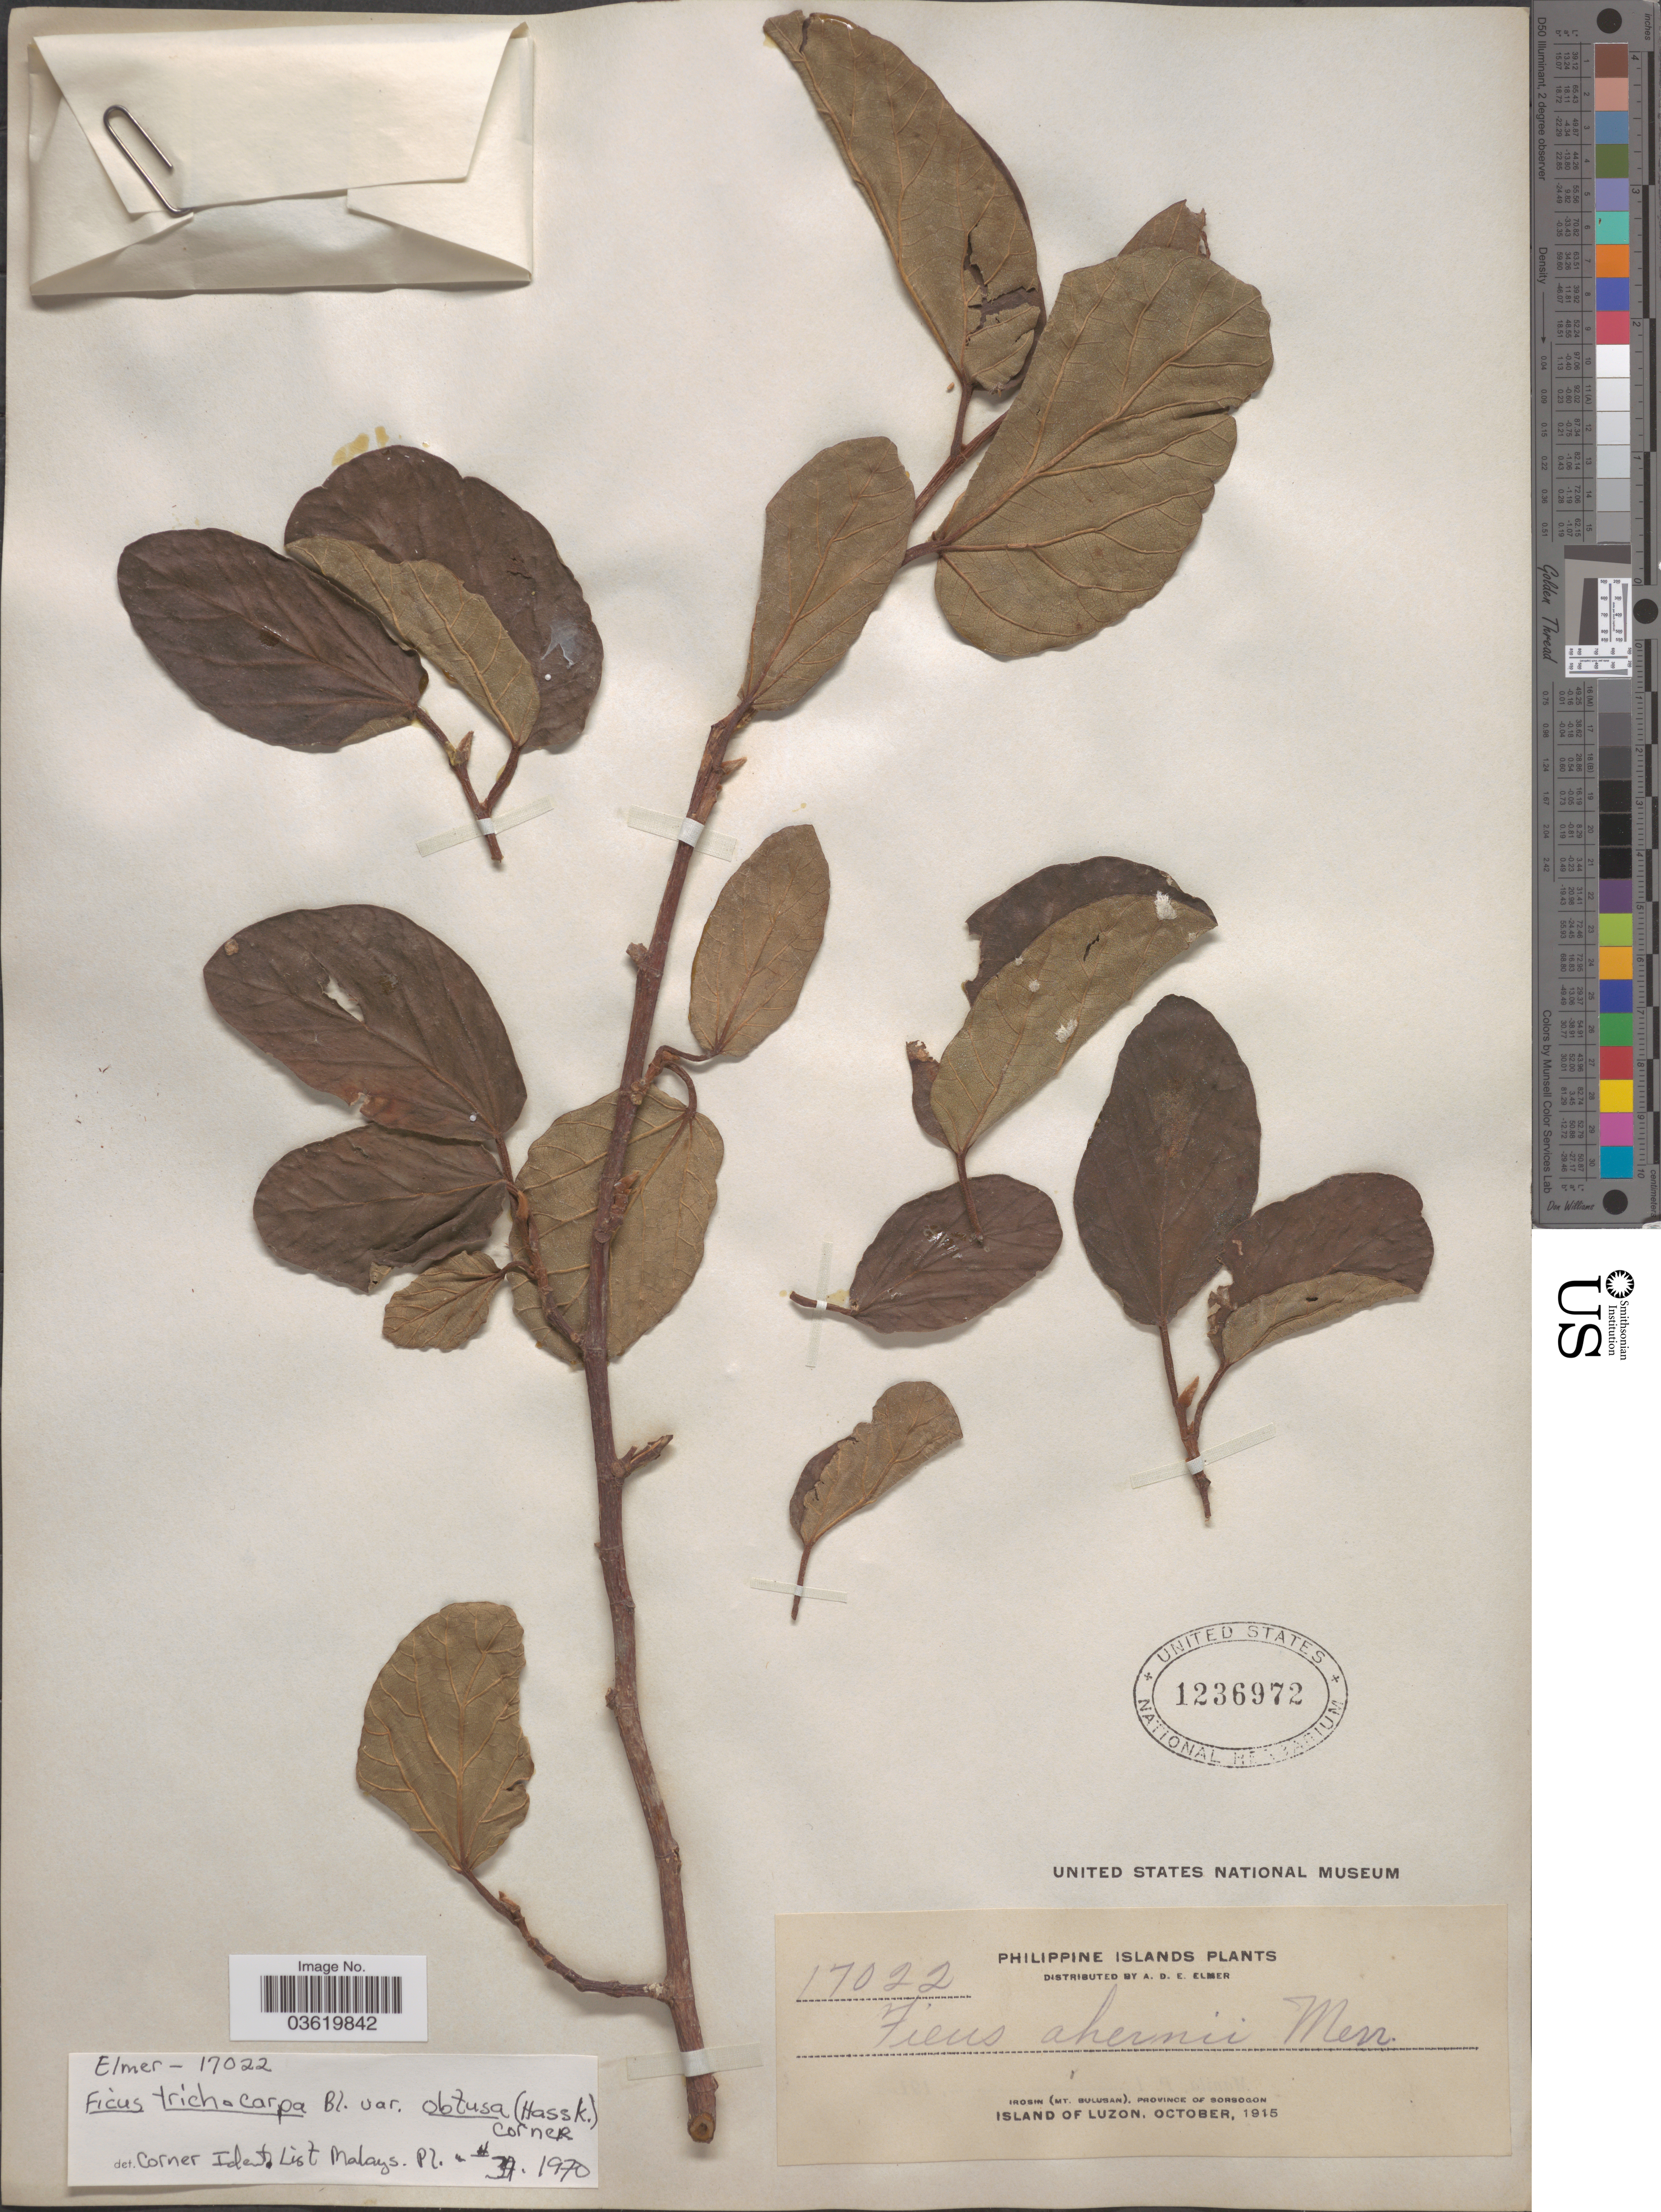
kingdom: Plantae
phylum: Tracheophyta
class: Magnoliopsida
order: Rosales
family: Moraceae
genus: Ficus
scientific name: Ficus trichocarpa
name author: Blume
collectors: A. D. E. Elmer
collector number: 17022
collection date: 1915-10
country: Philippines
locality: Philippine Islands. Irosin (Mt. Bulusan). Province of Sorsogon. Island of Luzon.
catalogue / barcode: US 1236972